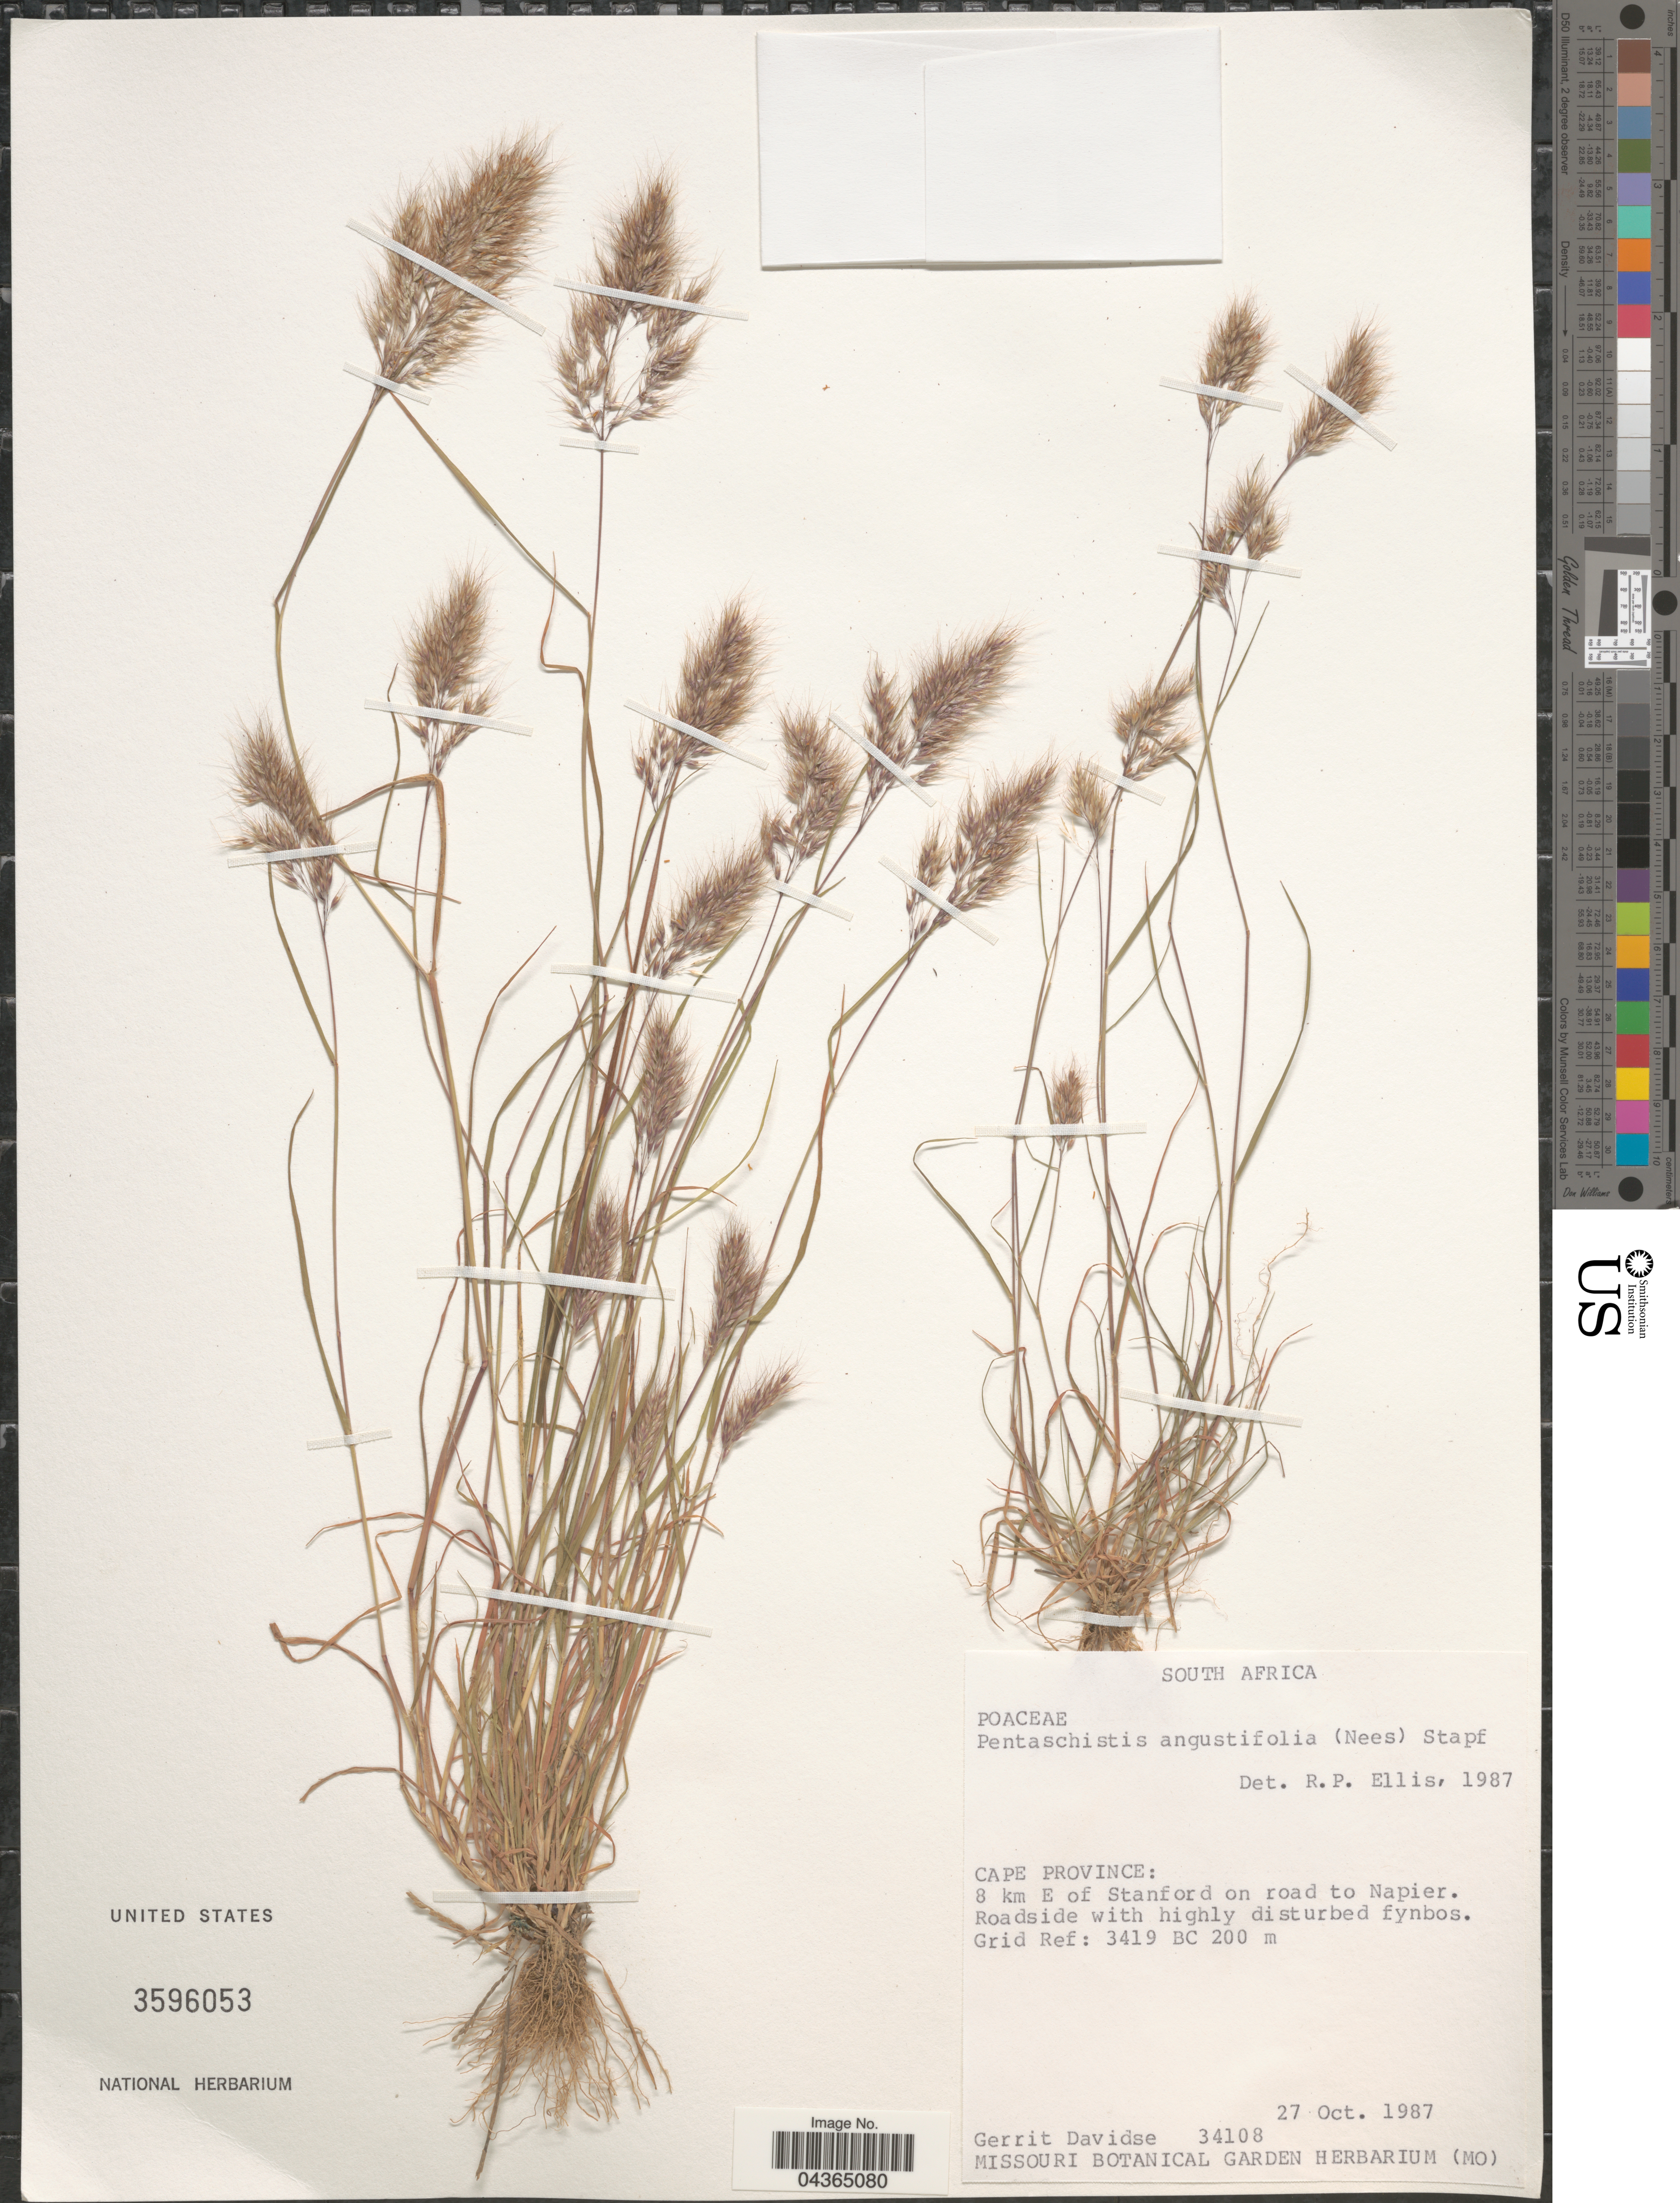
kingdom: Plantae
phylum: Tracheophyta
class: Liliopsida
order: Poales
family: Poaceae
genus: Pentameris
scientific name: Pentameris pallida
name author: (Thunb.) Galley & H.P. Linder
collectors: G. Davidse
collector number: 34108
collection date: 1987-10-27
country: South Africa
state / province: Western Cape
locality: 8 km E of Stanford on road to Napier. Roadside with highly disturbed fynbos. Grid Ref: 3419 BC.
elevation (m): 200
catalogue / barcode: US 3596053